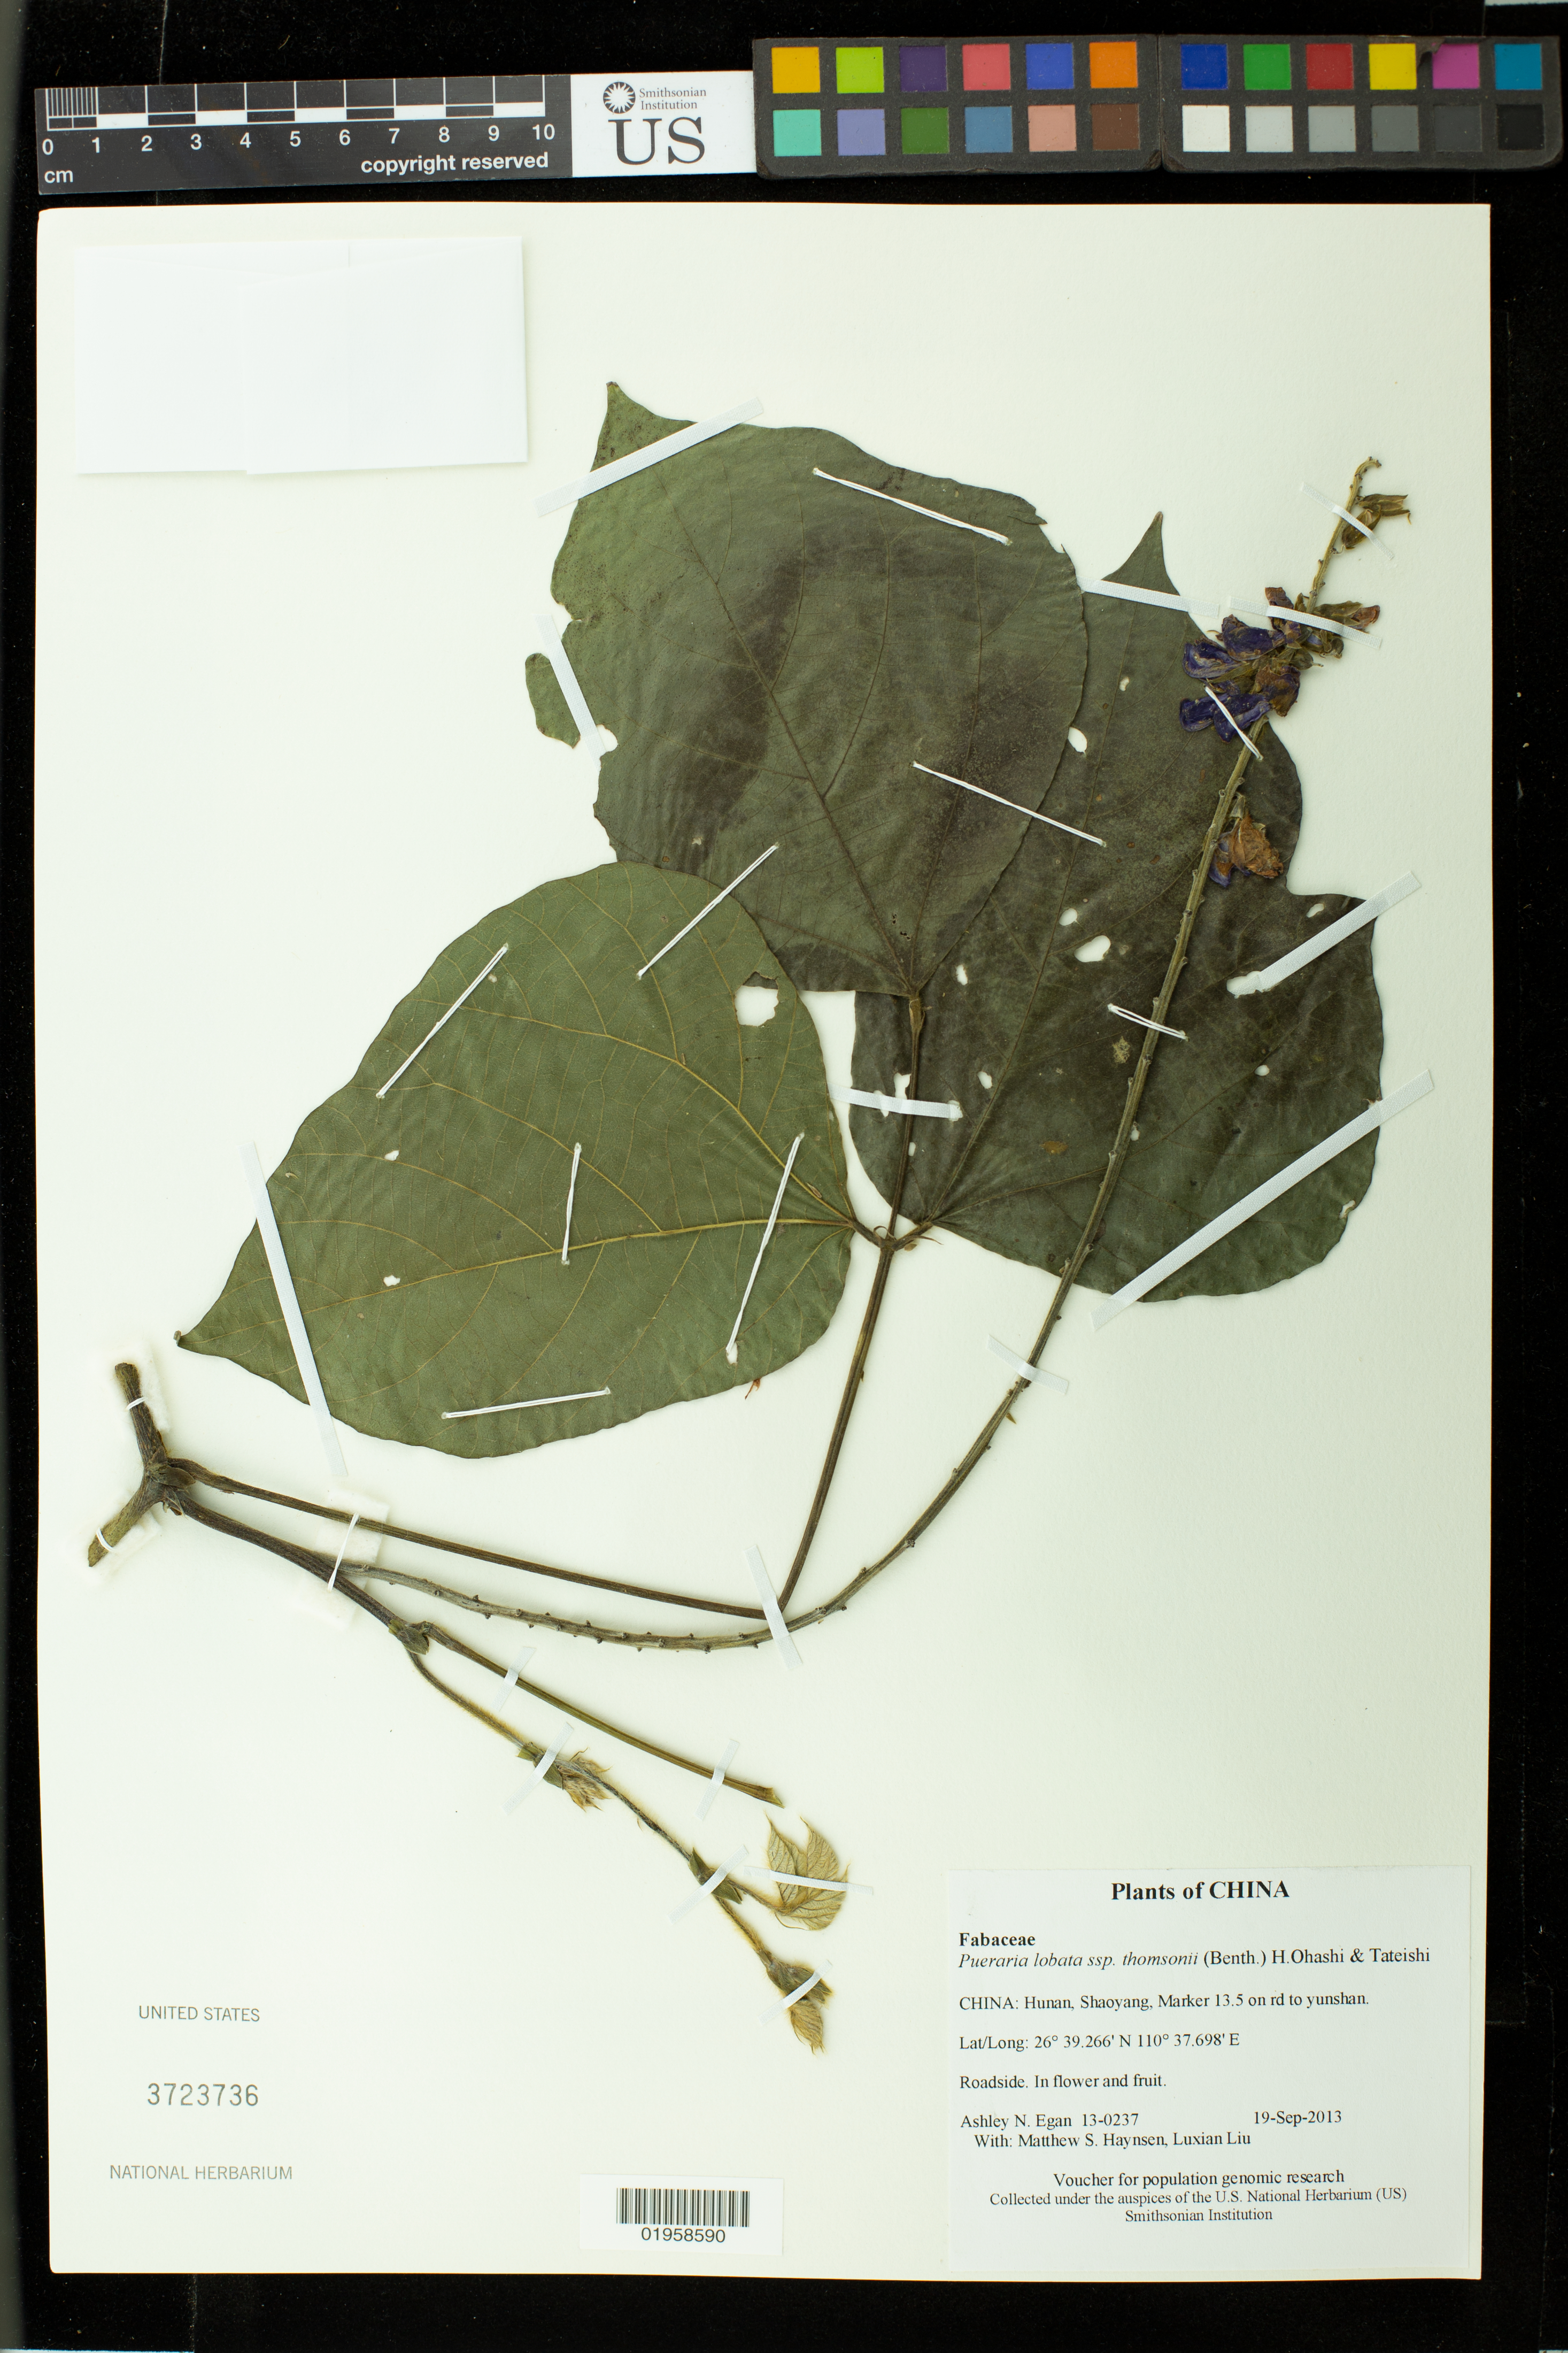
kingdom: Plantae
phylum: Tracheophyta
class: Magnoliopsida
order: Fabales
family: Fabaceae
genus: Pueraria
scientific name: Pueraria lobata subsp. thomsonii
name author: (Benth.) H. Ohashi & Tateishi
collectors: A. N. Egan, M. Hansen & L. Liu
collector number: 13-0237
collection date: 2013-09-19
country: China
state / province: Hunan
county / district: Shaoyang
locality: Marker 13.5 on rd to yunshan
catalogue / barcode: US 3723736